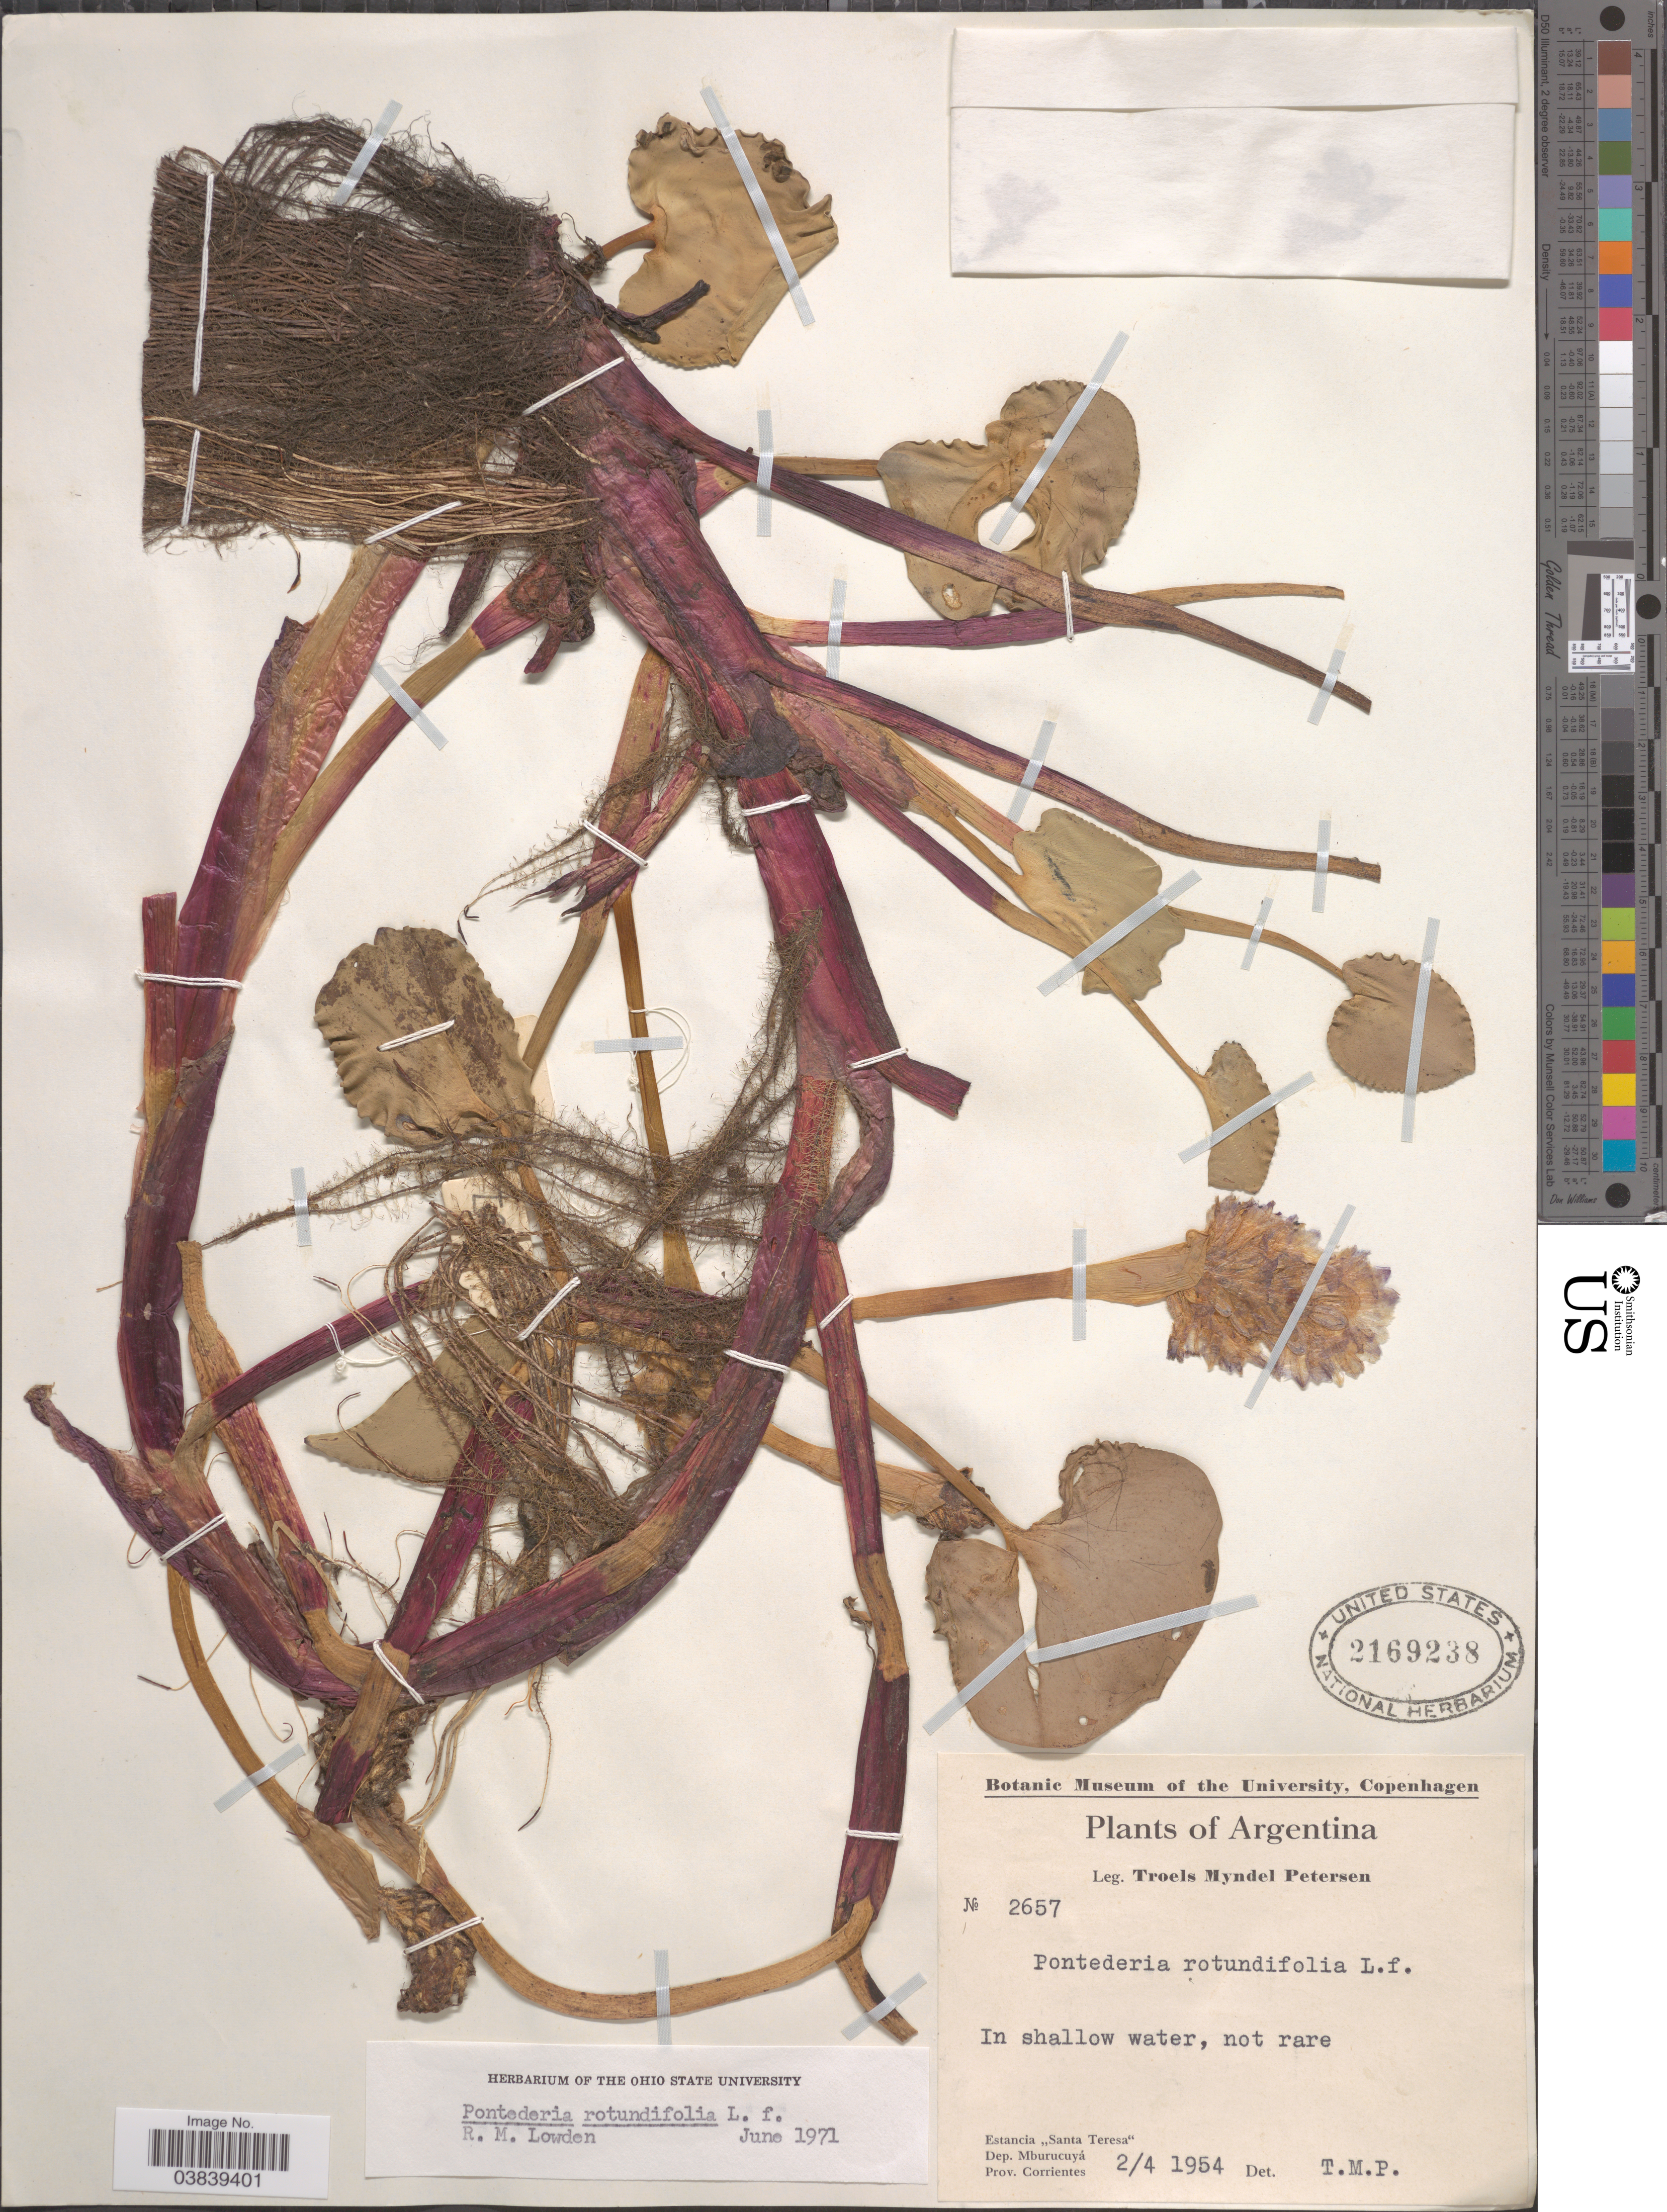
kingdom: Plantae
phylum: Tracheophyta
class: Liliopsida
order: Commelinales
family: Pontederiaceae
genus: Pontederia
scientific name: Pontederia rotundifolia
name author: L. f.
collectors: T. M. Petersen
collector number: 2657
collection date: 1954-04-02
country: Argentina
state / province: Corrientes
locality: Estancia "Santa Teresa". Dep. Mburucuyá.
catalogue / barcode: US 2169238